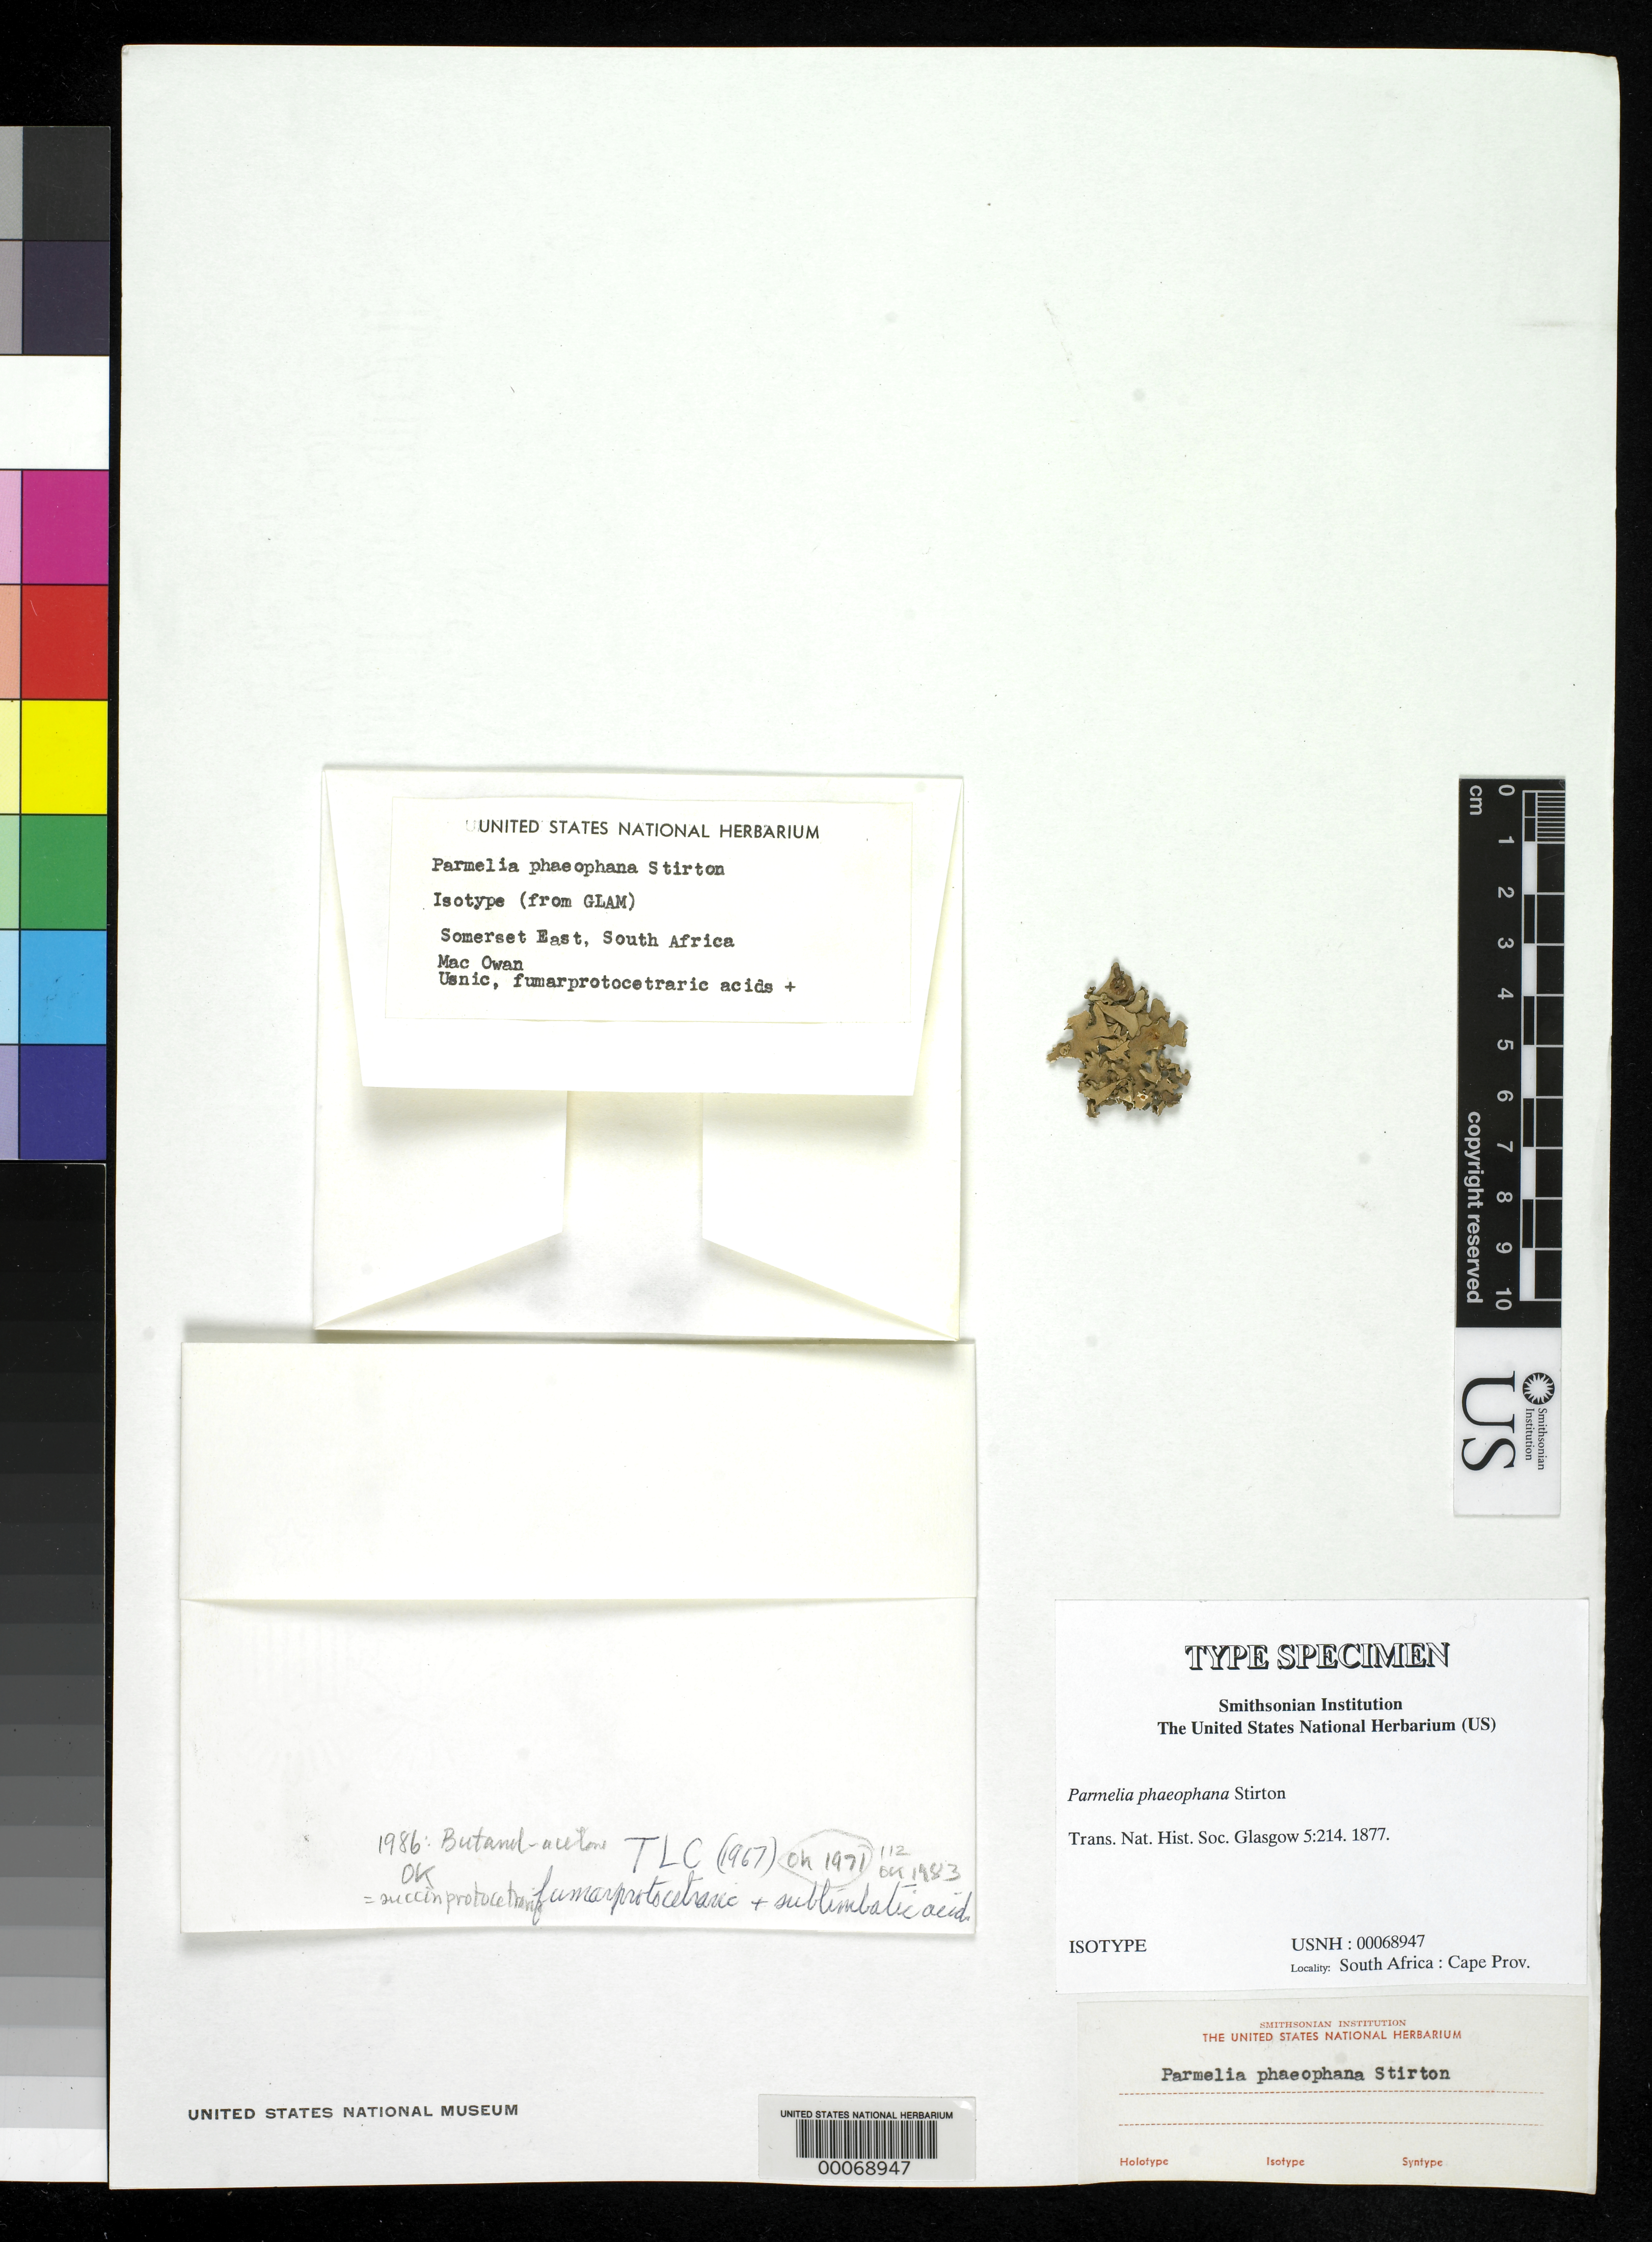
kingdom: Fungi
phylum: Ascomycota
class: Lecanoromycetes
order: Lecanorales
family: Parmeliaceae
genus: Parmelia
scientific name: Parmelia phaeophana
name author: Stirton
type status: Isotype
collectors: P. MacOwan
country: South Africa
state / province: Eastern Cape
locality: Somerset East.